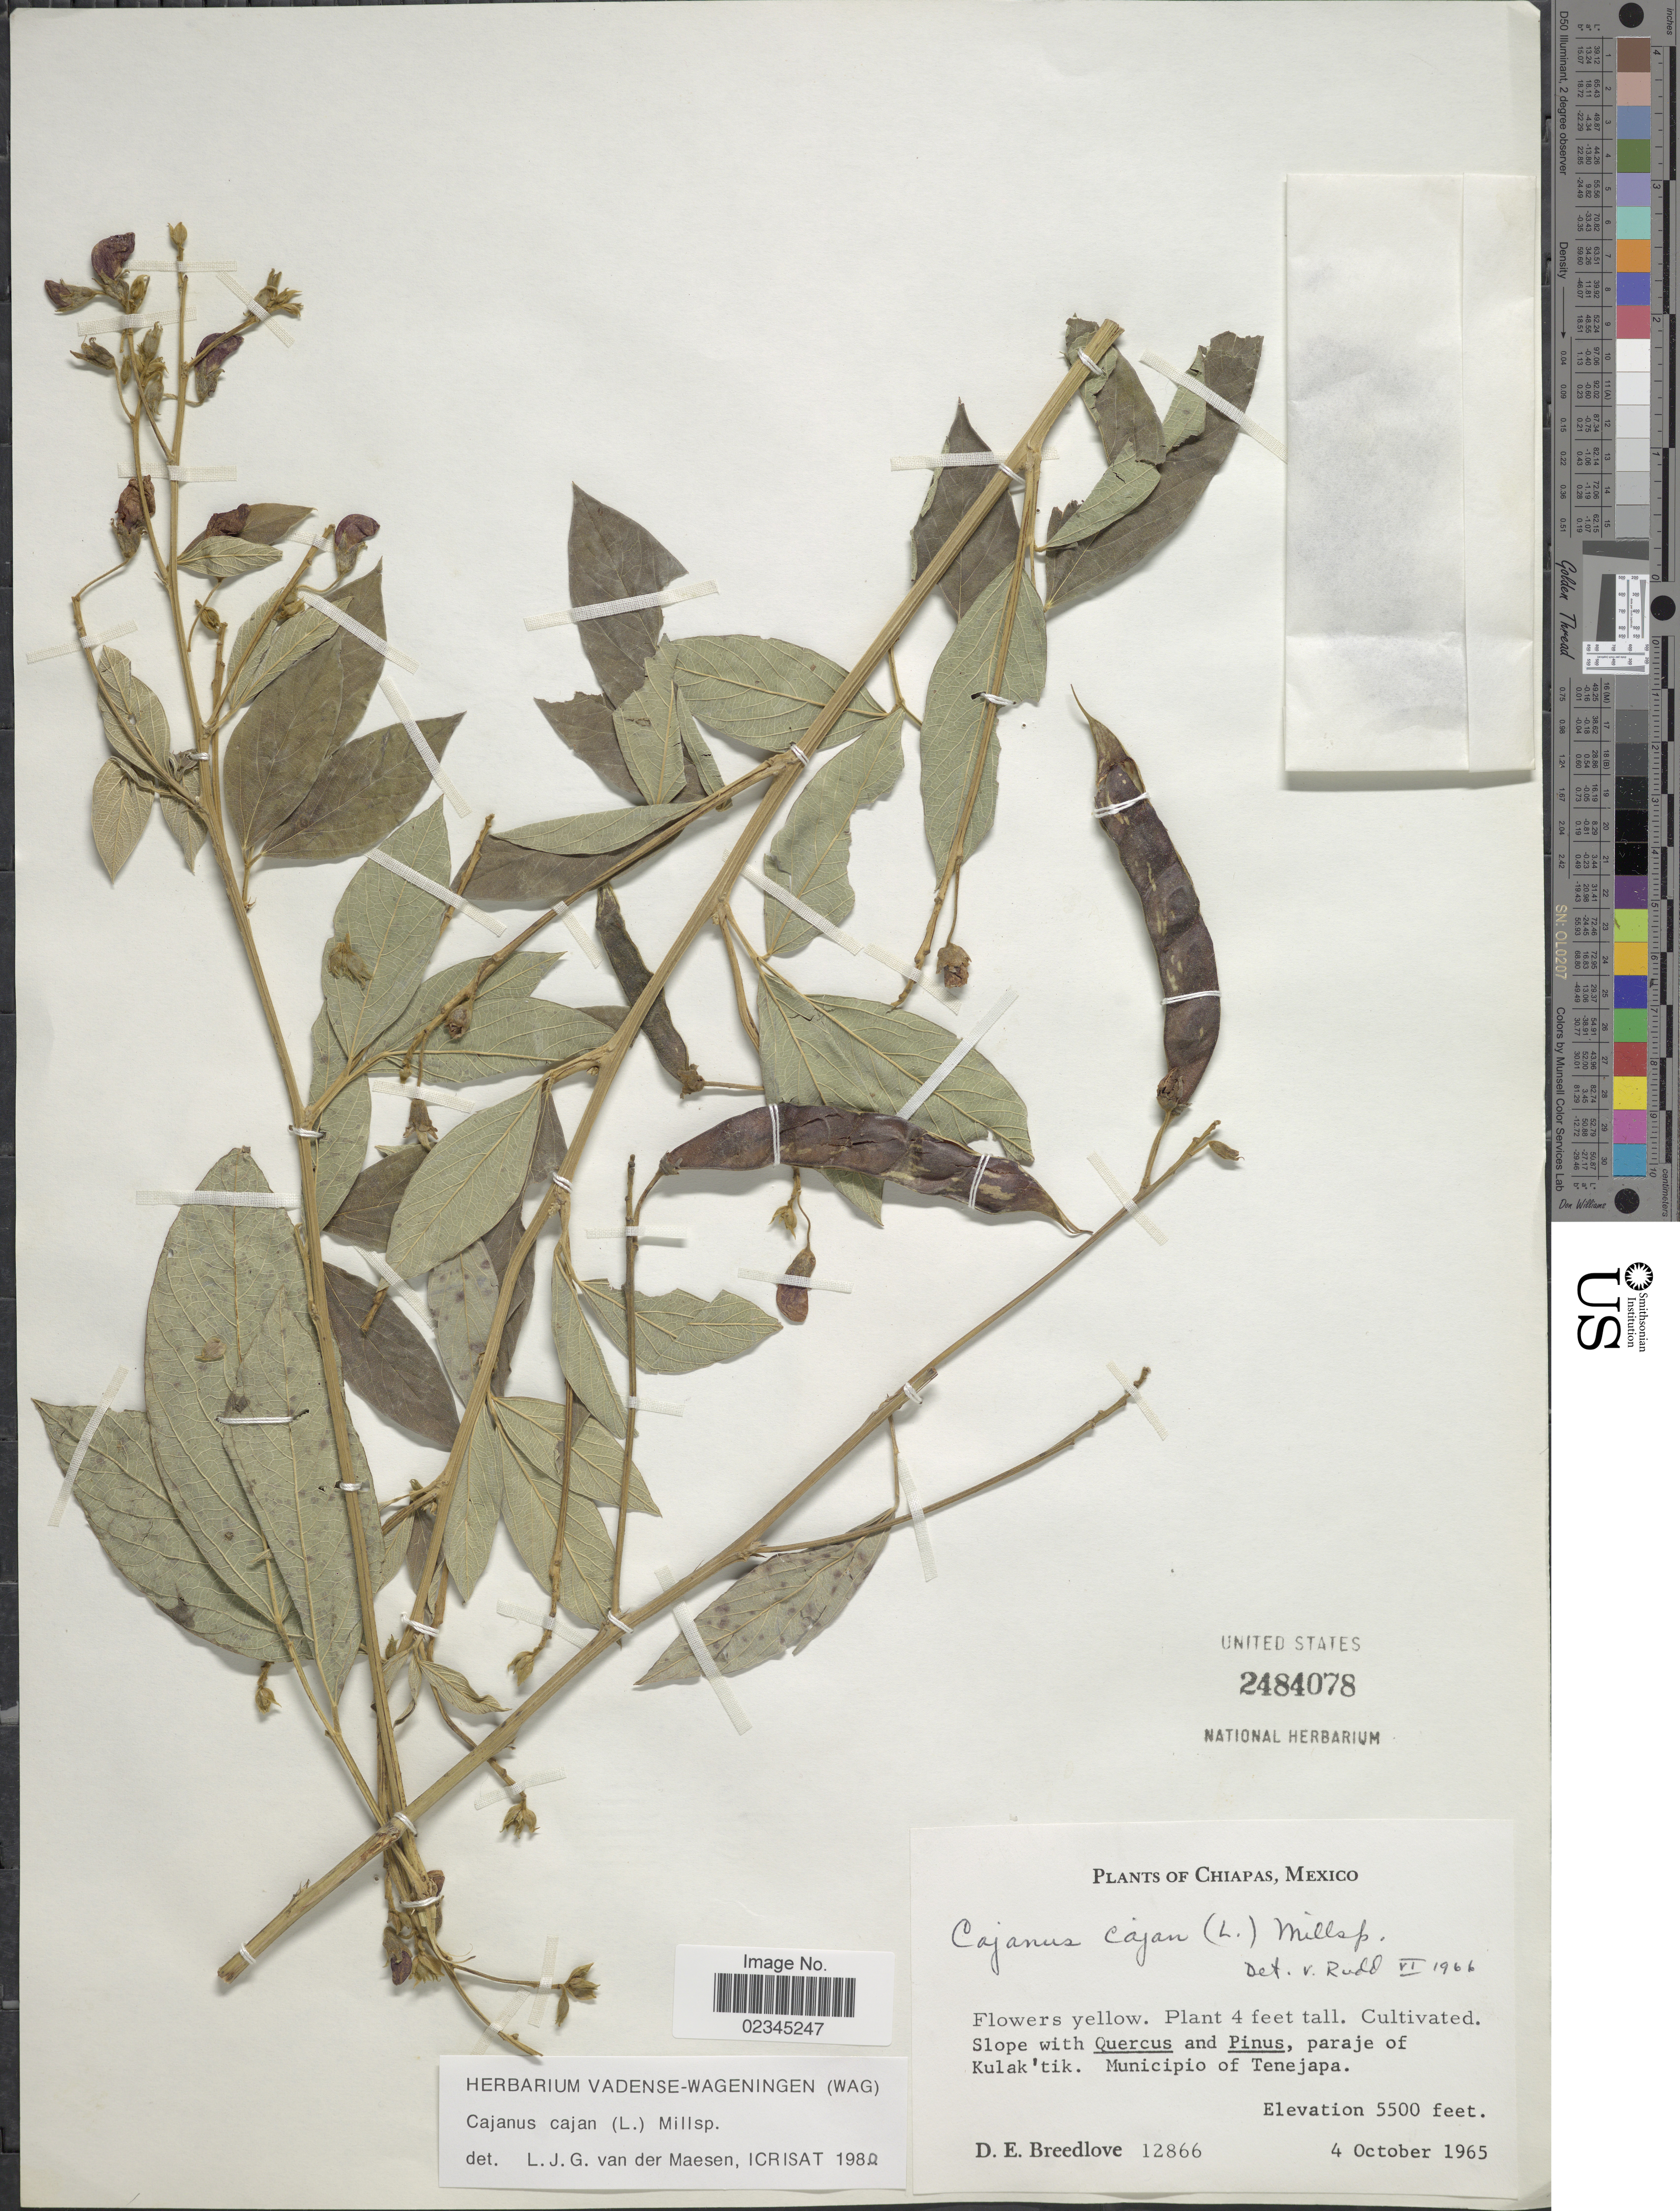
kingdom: Plantae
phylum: Tracheophyta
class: Magnoliopsida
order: Fabales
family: Fabaceae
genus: Cajanus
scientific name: Cajanus cajan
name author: (L.) Huth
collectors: D. E. Breedlove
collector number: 12866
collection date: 1965-10-04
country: Mexico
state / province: Chiapas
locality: Paraje of Kulak'tik. Municipio of Tenejapa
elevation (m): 1676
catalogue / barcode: US 2484078